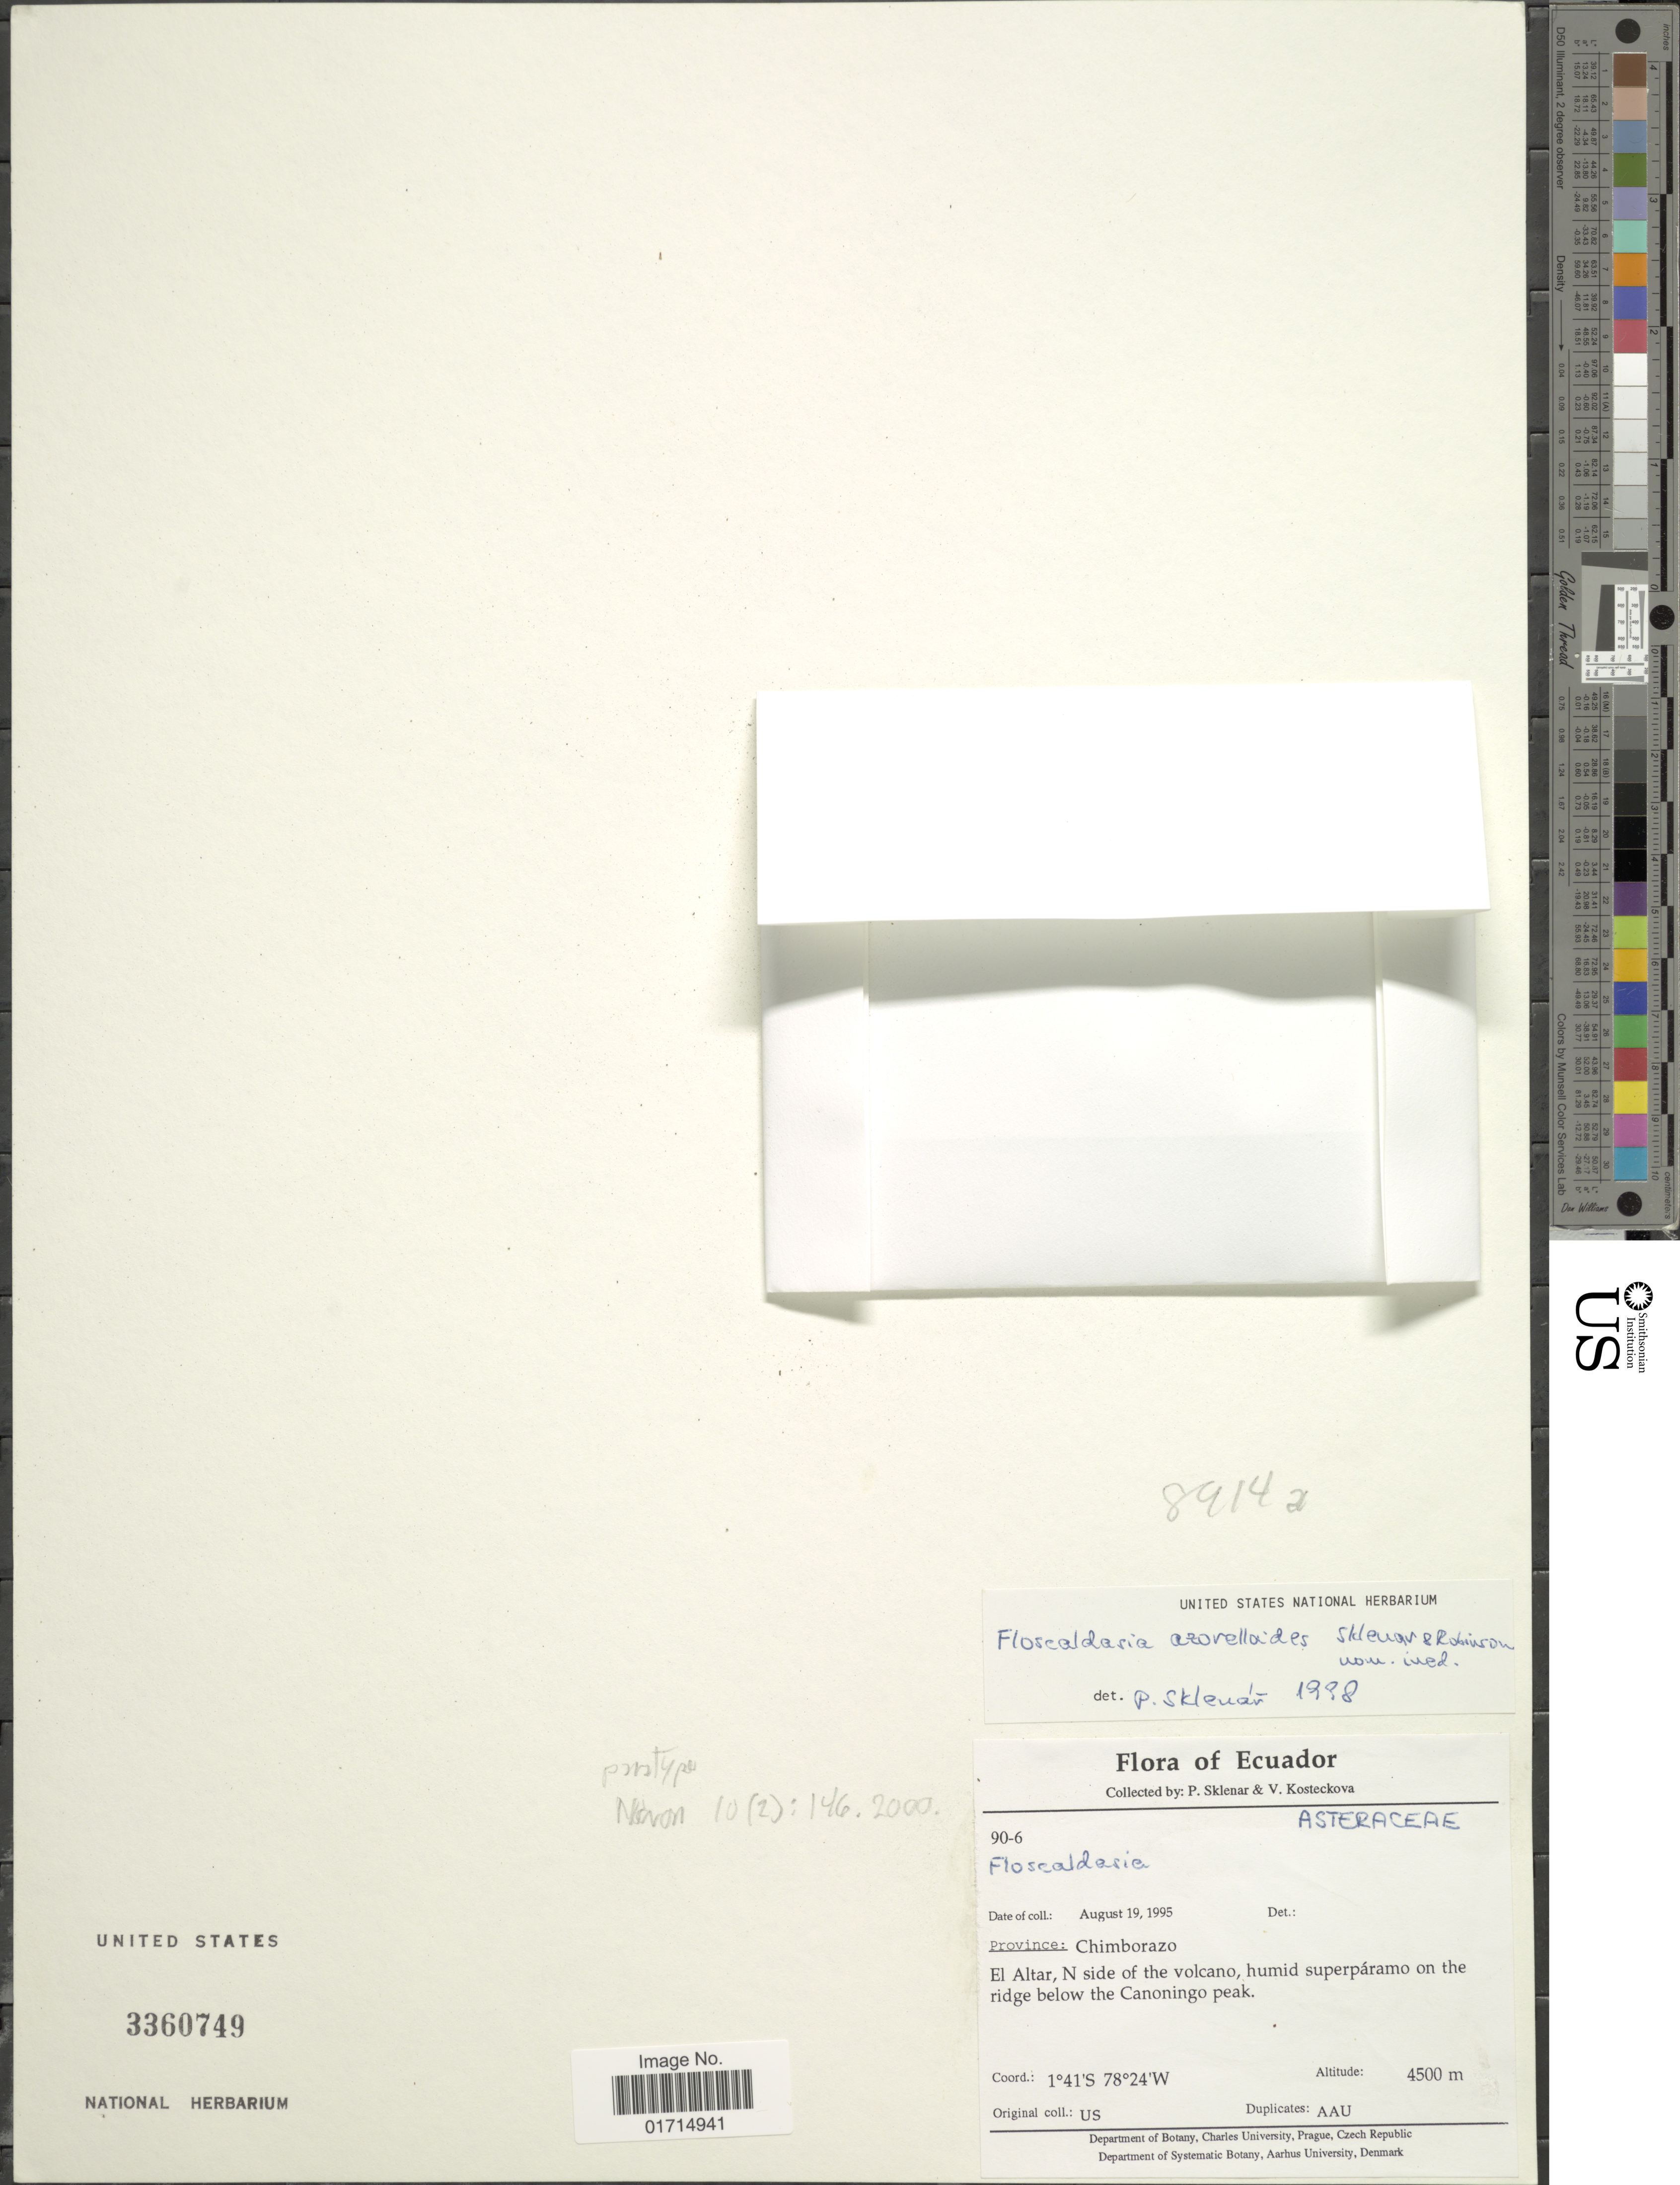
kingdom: Plantae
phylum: Tracheophyta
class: Magnoliopsida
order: Asterales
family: Asteraceae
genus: Floscaldasia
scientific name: Floscaldasia azorelloides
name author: Sklenár & H. Rob.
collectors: P. Sklenár & V. Kosteckova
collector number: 90-6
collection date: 1995-08-19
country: Ecuador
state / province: Chimborazo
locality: Ecuador. Province: Chimborazo. El Altar, n side of the volcano, humid superparamo on the ridge below the Canoningo peak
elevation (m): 4500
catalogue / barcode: US 3360749